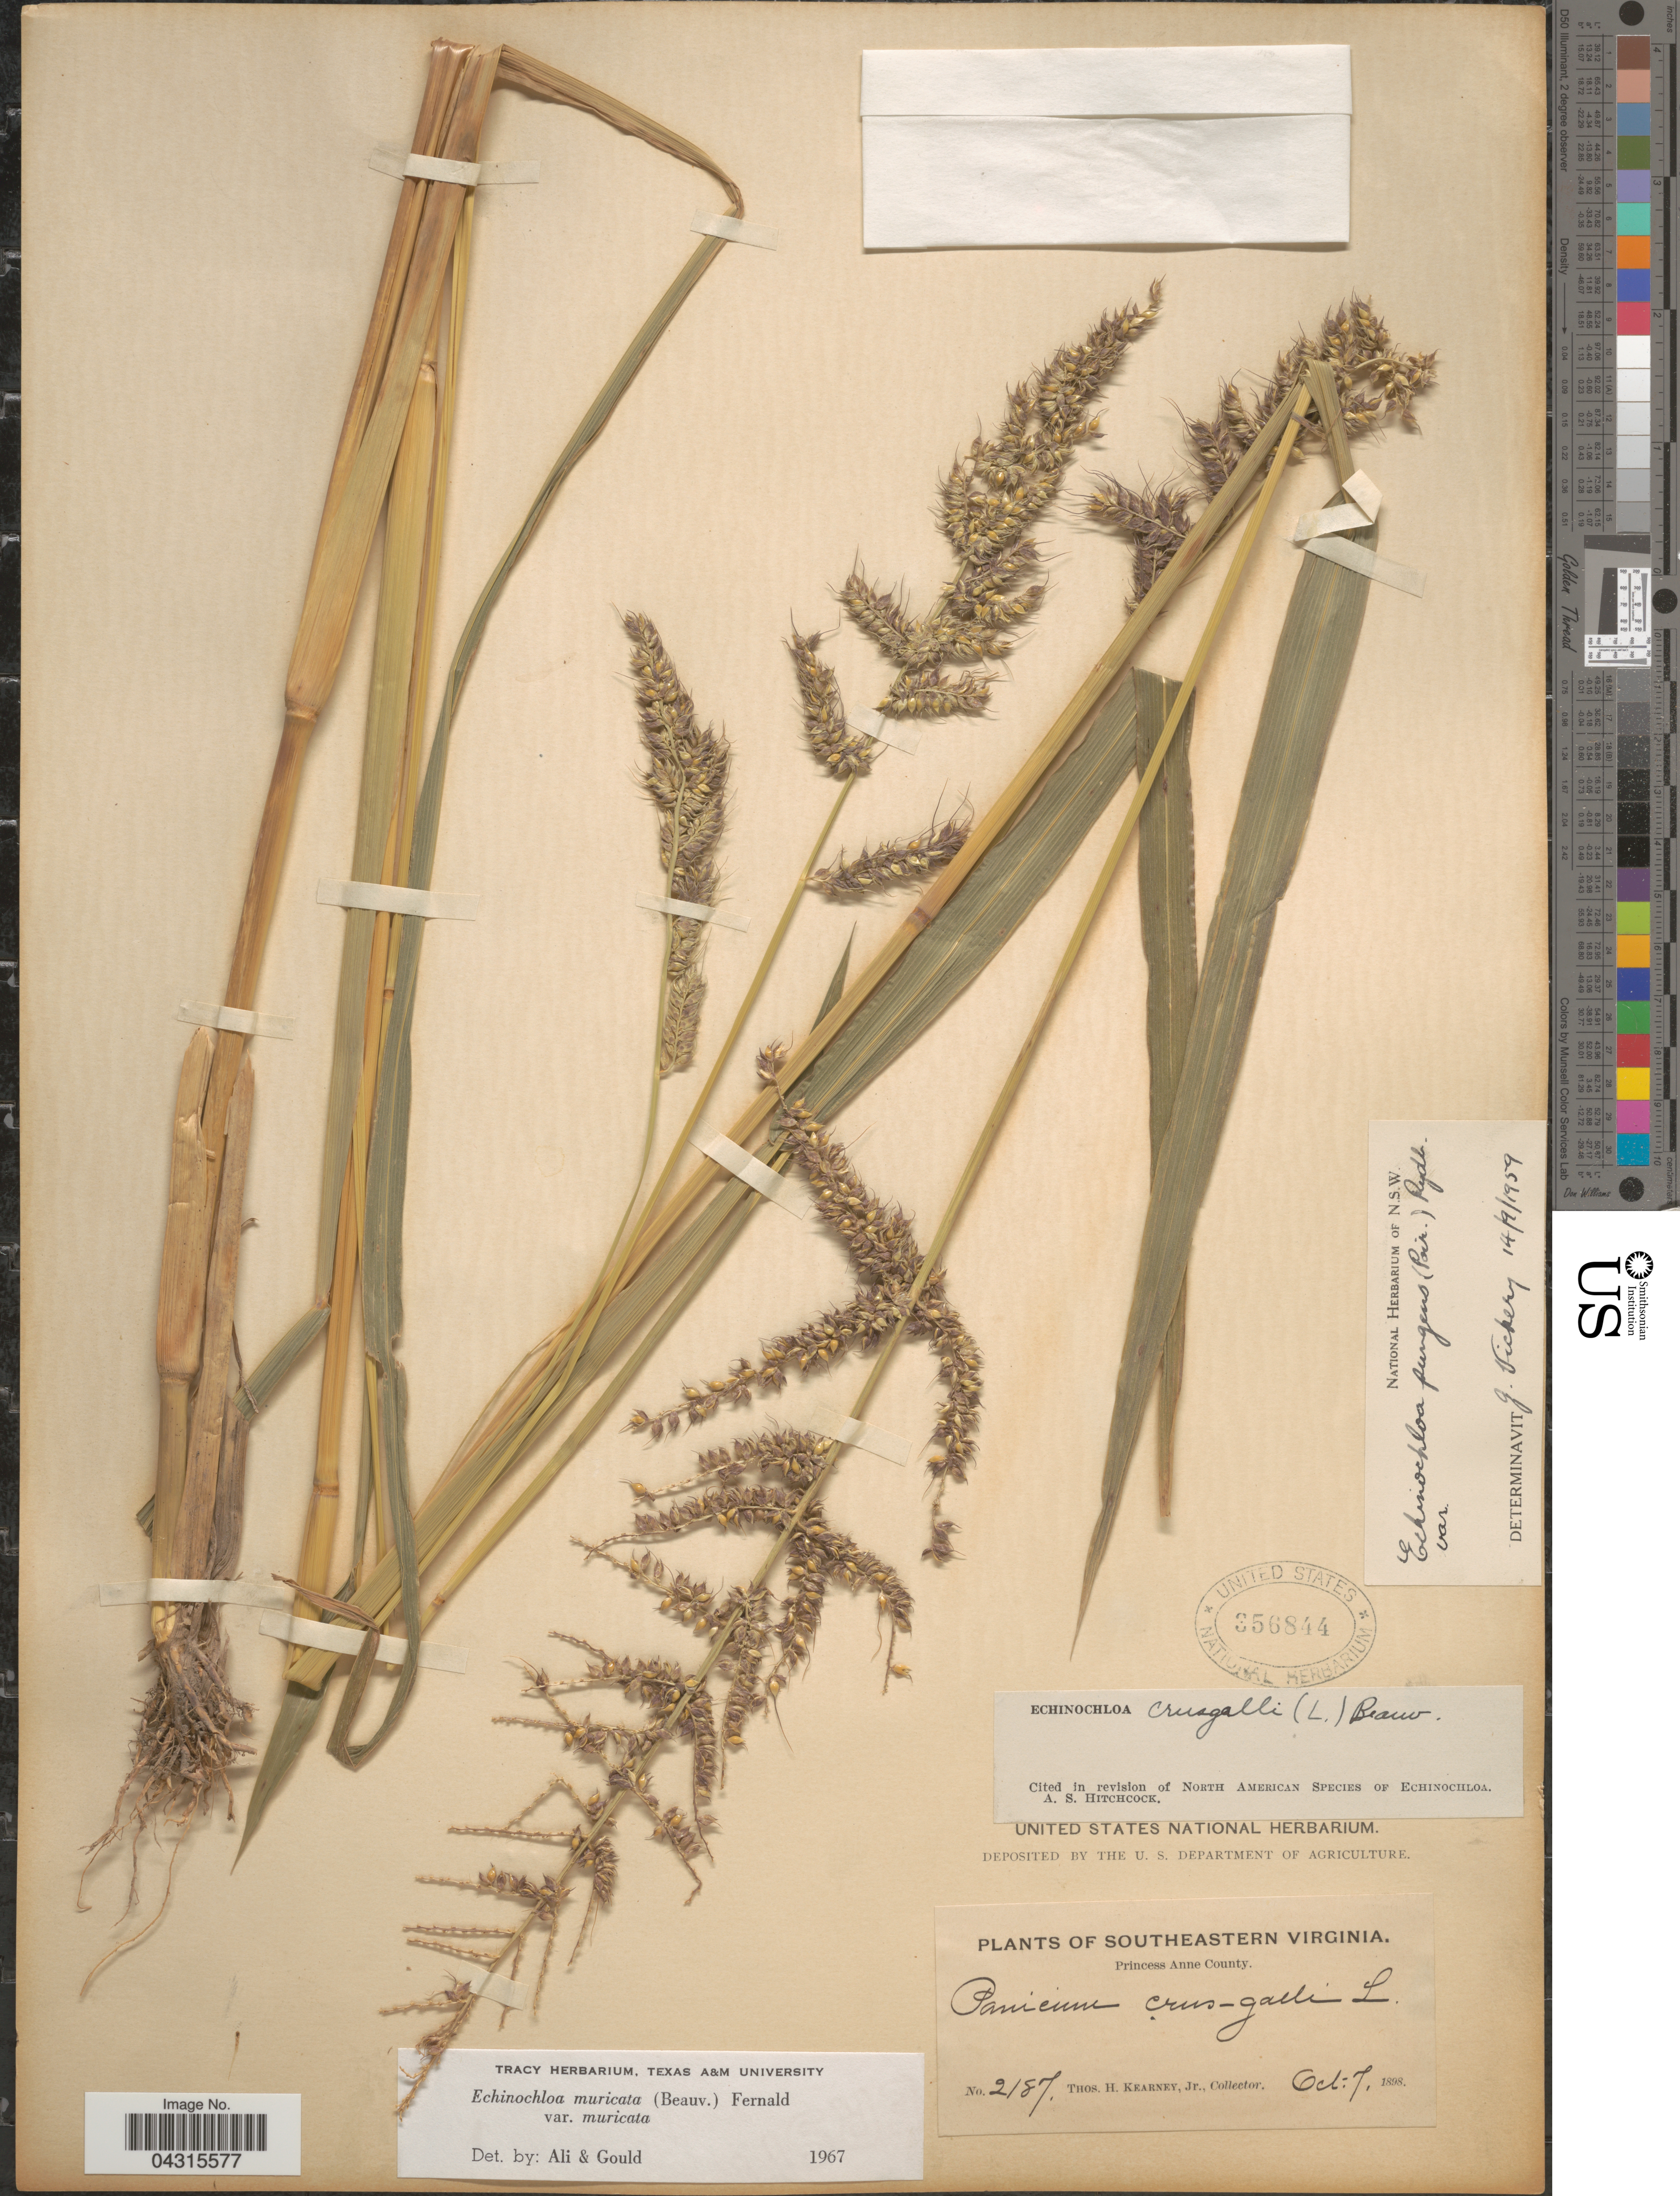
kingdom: Plantae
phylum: Tracheophyta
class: Liliopsida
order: Poales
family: Poaceae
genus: Echinochloa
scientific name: Echinochloa muricata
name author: (P. Beauv.) Fernald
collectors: T. H. Kearney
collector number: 2187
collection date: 1898-10-07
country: United States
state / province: Virginia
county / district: City of Virginia Beach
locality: Southeastern Virginia. Princess Anne County.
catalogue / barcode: US 356844